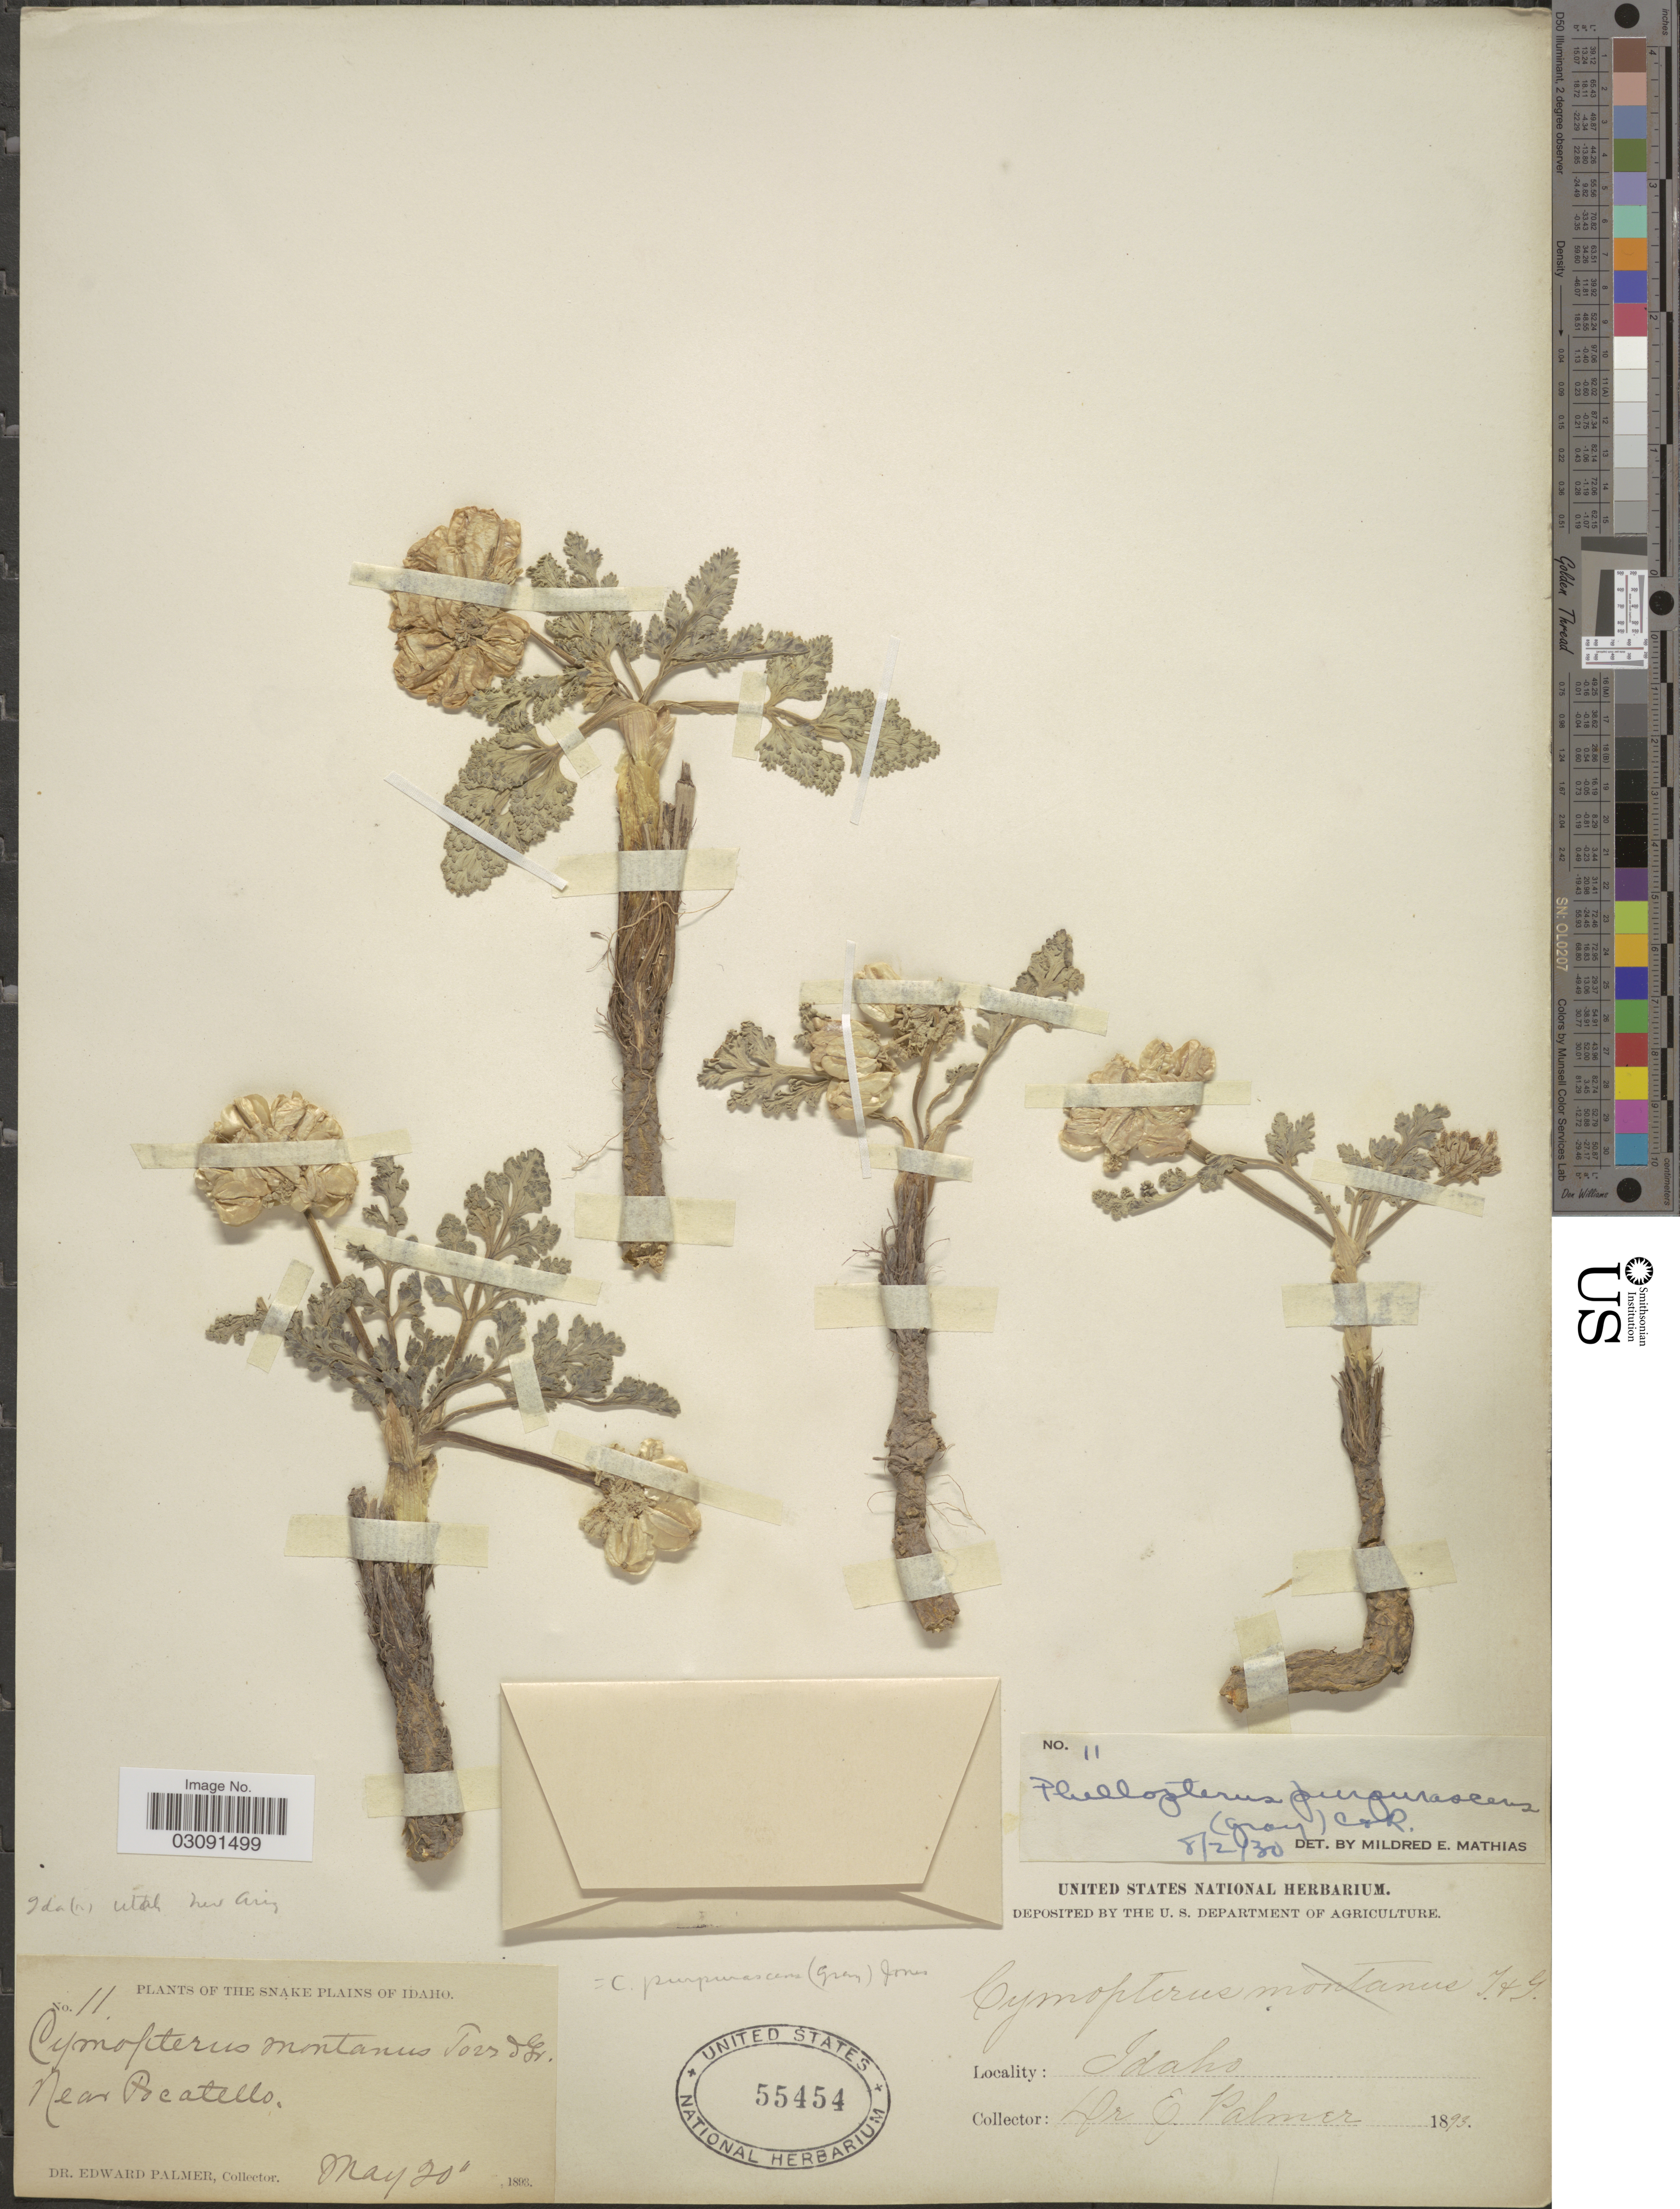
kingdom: Plantae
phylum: Tracheophyta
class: Magnoliopsida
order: Apiales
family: Apiaceae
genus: Cymopterus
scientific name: Cymopterus purpurascens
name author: (A. Gray) M.E. Jones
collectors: E. Palmer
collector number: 11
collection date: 1893-05-20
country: United States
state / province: Idaho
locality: The Snake Plains of Idaho, Near Pocatello.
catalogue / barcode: US 55454